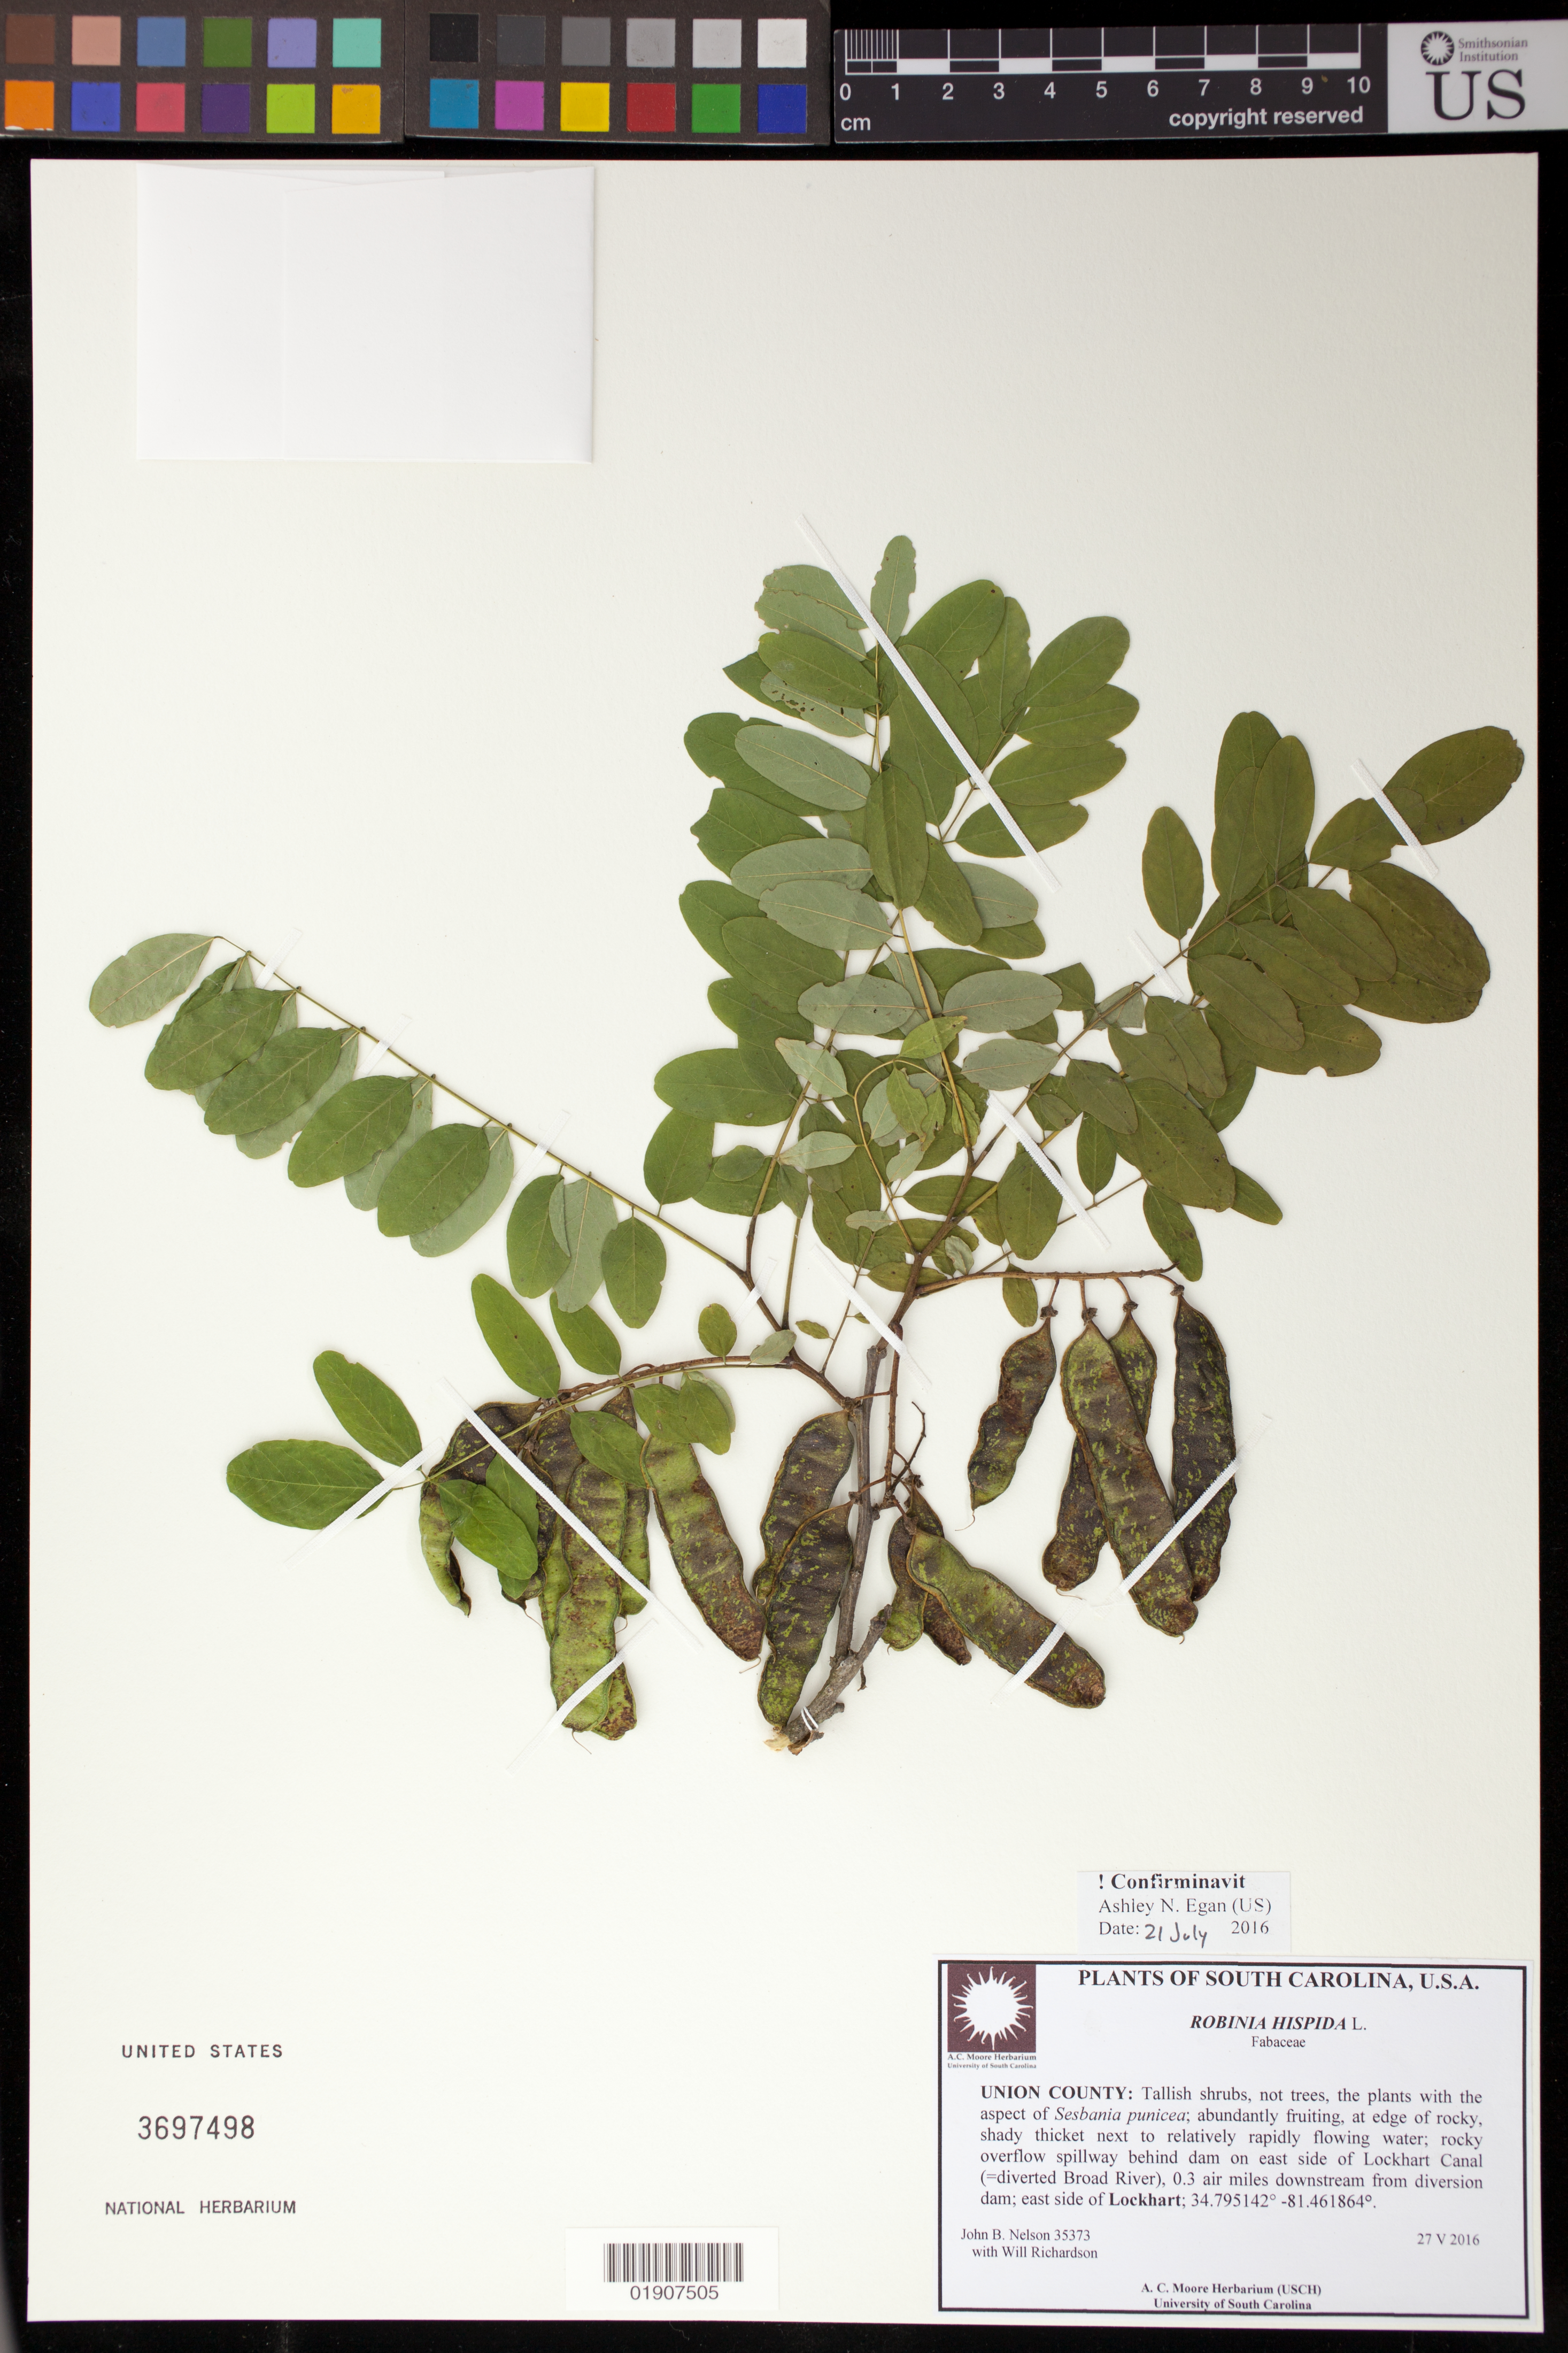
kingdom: Plantae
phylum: Tracheophyta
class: Magnoliopsida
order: Fabales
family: Fabaceae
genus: Robinia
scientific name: Robinia hispida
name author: L.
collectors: J. Nelson & W. Richardson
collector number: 35373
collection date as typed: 27 V 2016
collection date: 2016-05-27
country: United States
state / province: South Carolina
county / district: Union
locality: Behind dam on east side of Lockhart Canal (=diverted Broad River), 0.3 air miles downstream from diversion dam; east side of Lockhart.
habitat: At edge of rocky, shady thicket next to relatively rapidly flowing water; rocky overflow spillway behind dam.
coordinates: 34.795142, -81.461864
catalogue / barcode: US 3697498